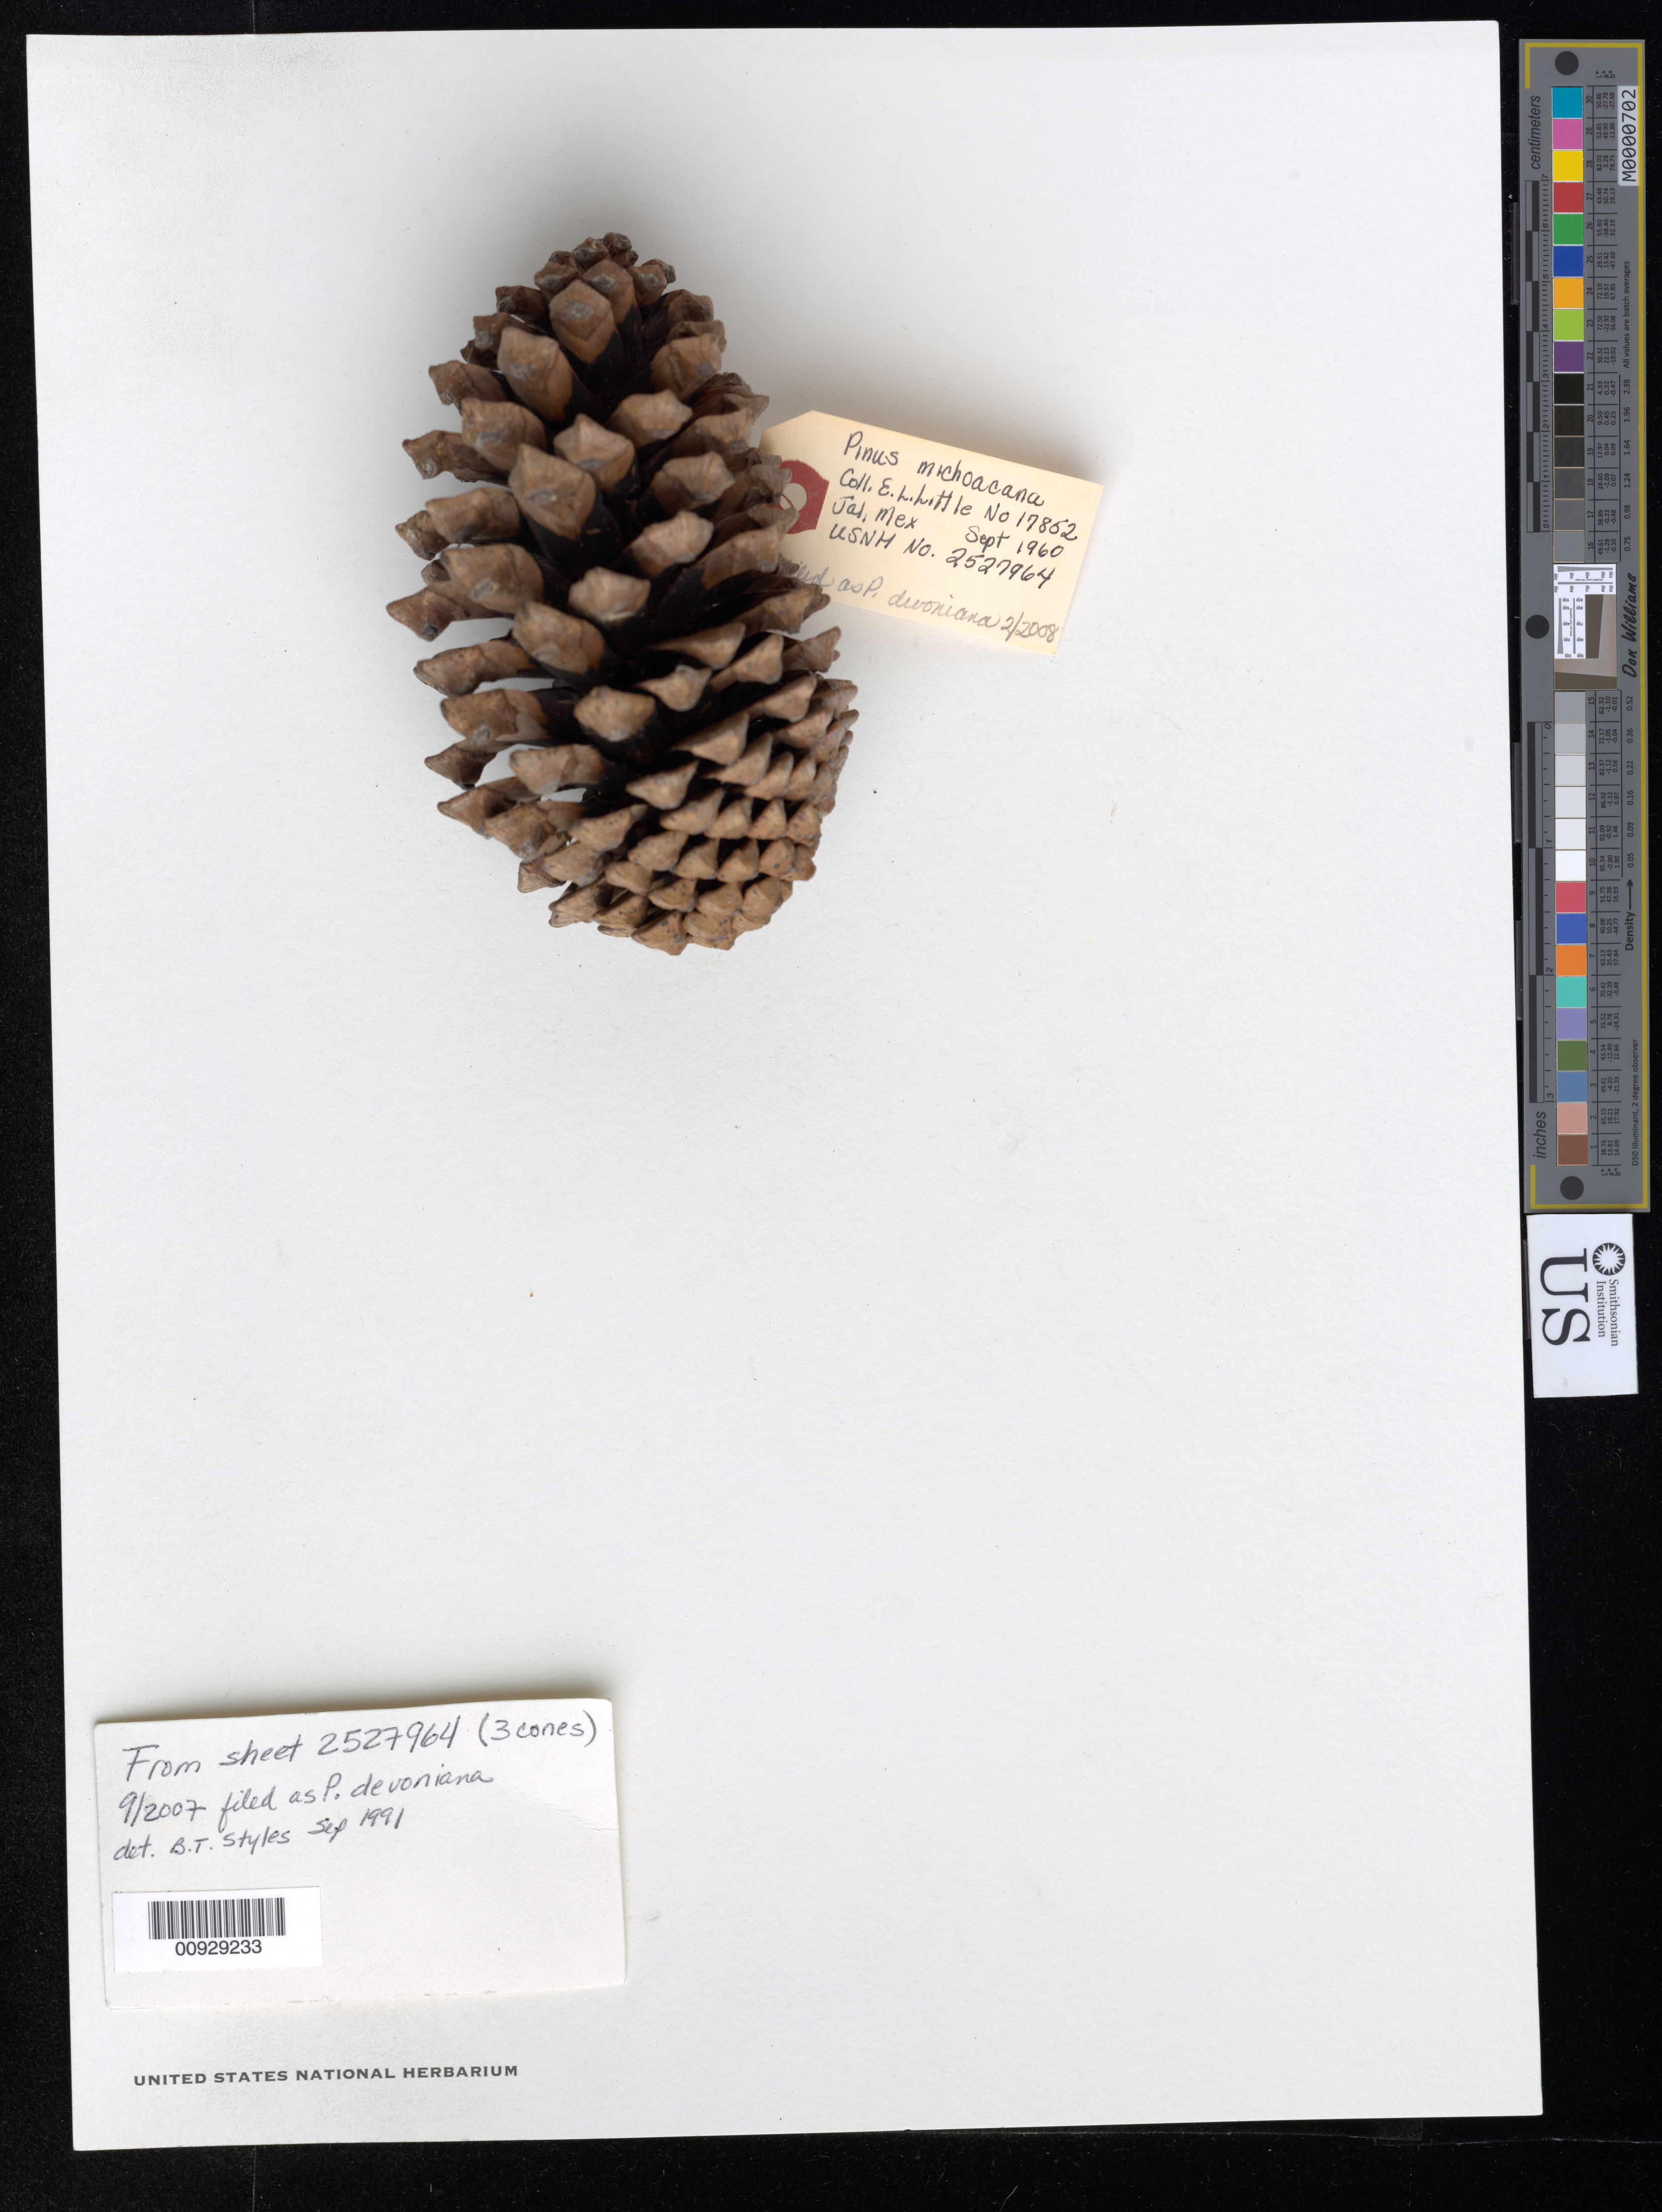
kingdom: Plantae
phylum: Tracheophyta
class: Pinopsida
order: Pinales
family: Pinaceae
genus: Pinus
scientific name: Pinus devoniana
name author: Lindl.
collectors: E. L. Little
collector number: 17852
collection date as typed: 26 Sep 1960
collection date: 1960-09-26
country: Mexico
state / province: Jalisco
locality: Puerta de las Tablas, 40 km. SE of Ciudad Guzmán.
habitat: Pine forest.